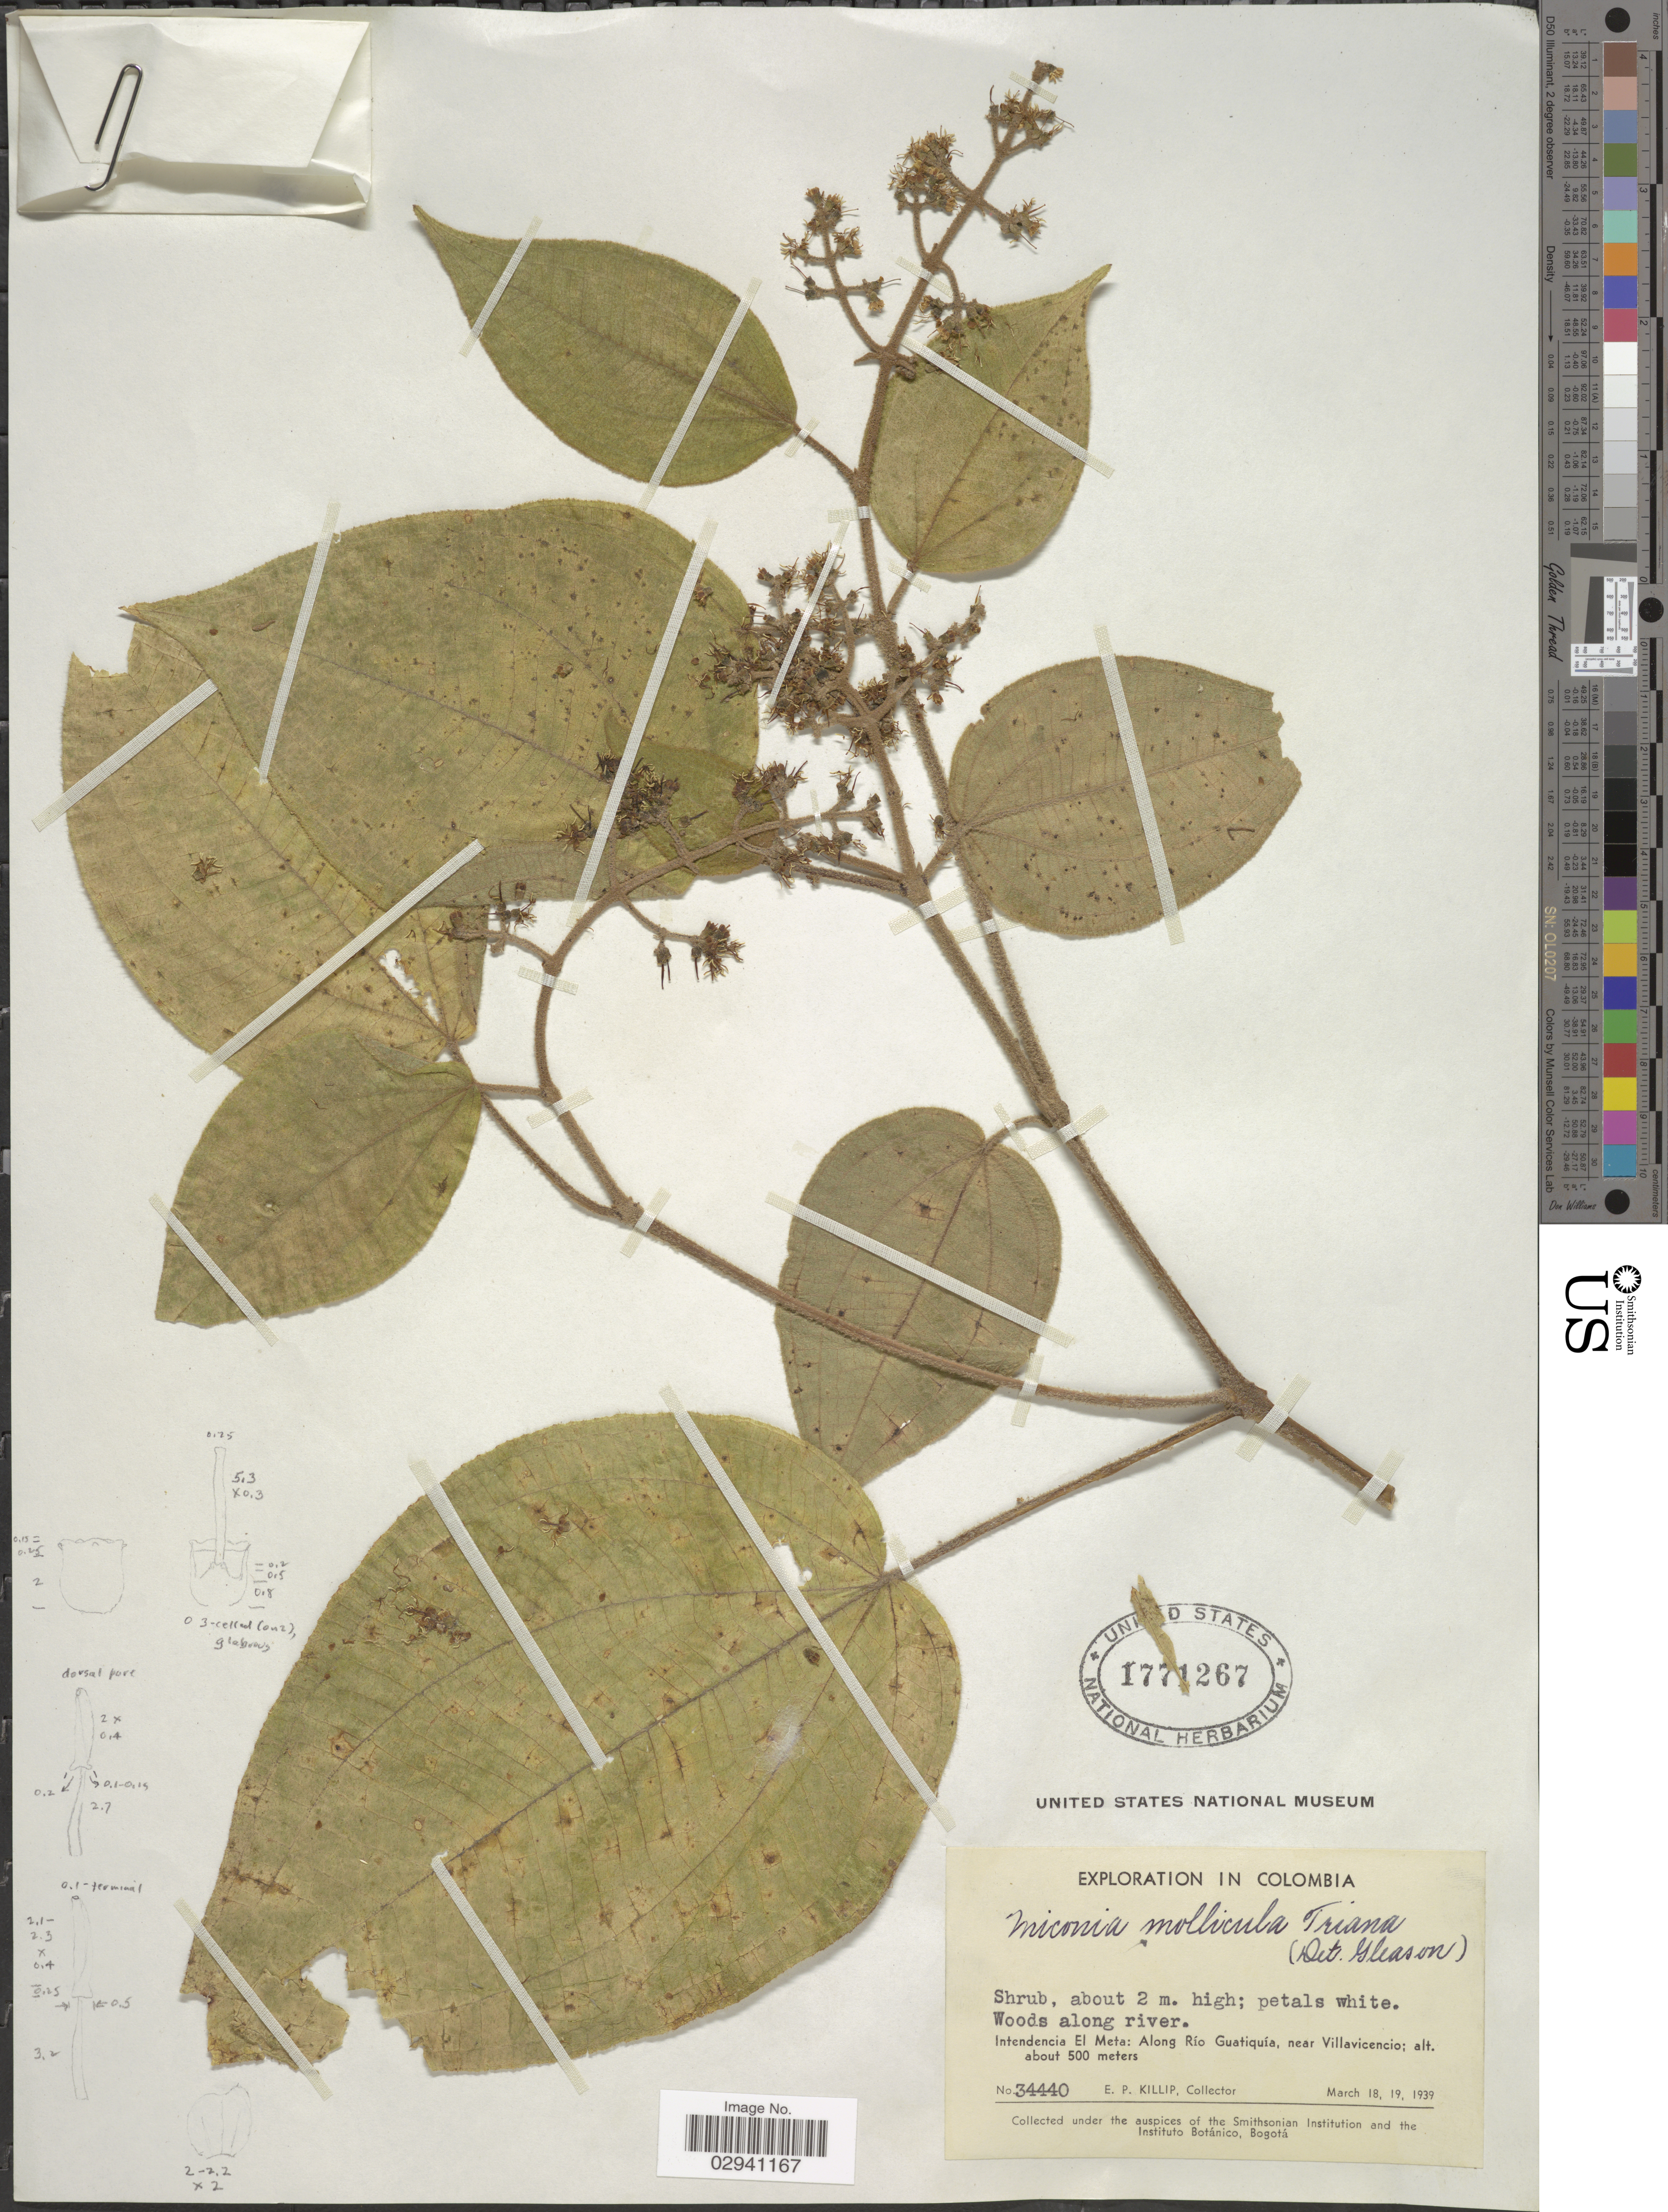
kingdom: Plantae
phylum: Tracheophyta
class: Magnoliopsida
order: Myrtales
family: Melastomataceae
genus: Miconia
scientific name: Miconia mollicula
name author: Triana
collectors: E. P. Killip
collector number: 34440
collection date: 1939-03-18/1939-03-19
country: Colombia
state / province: Meta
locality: Intendencia El Meta: Along Río Guatiquía, near Villavicencio.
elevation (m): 500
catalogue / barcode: US 1771267